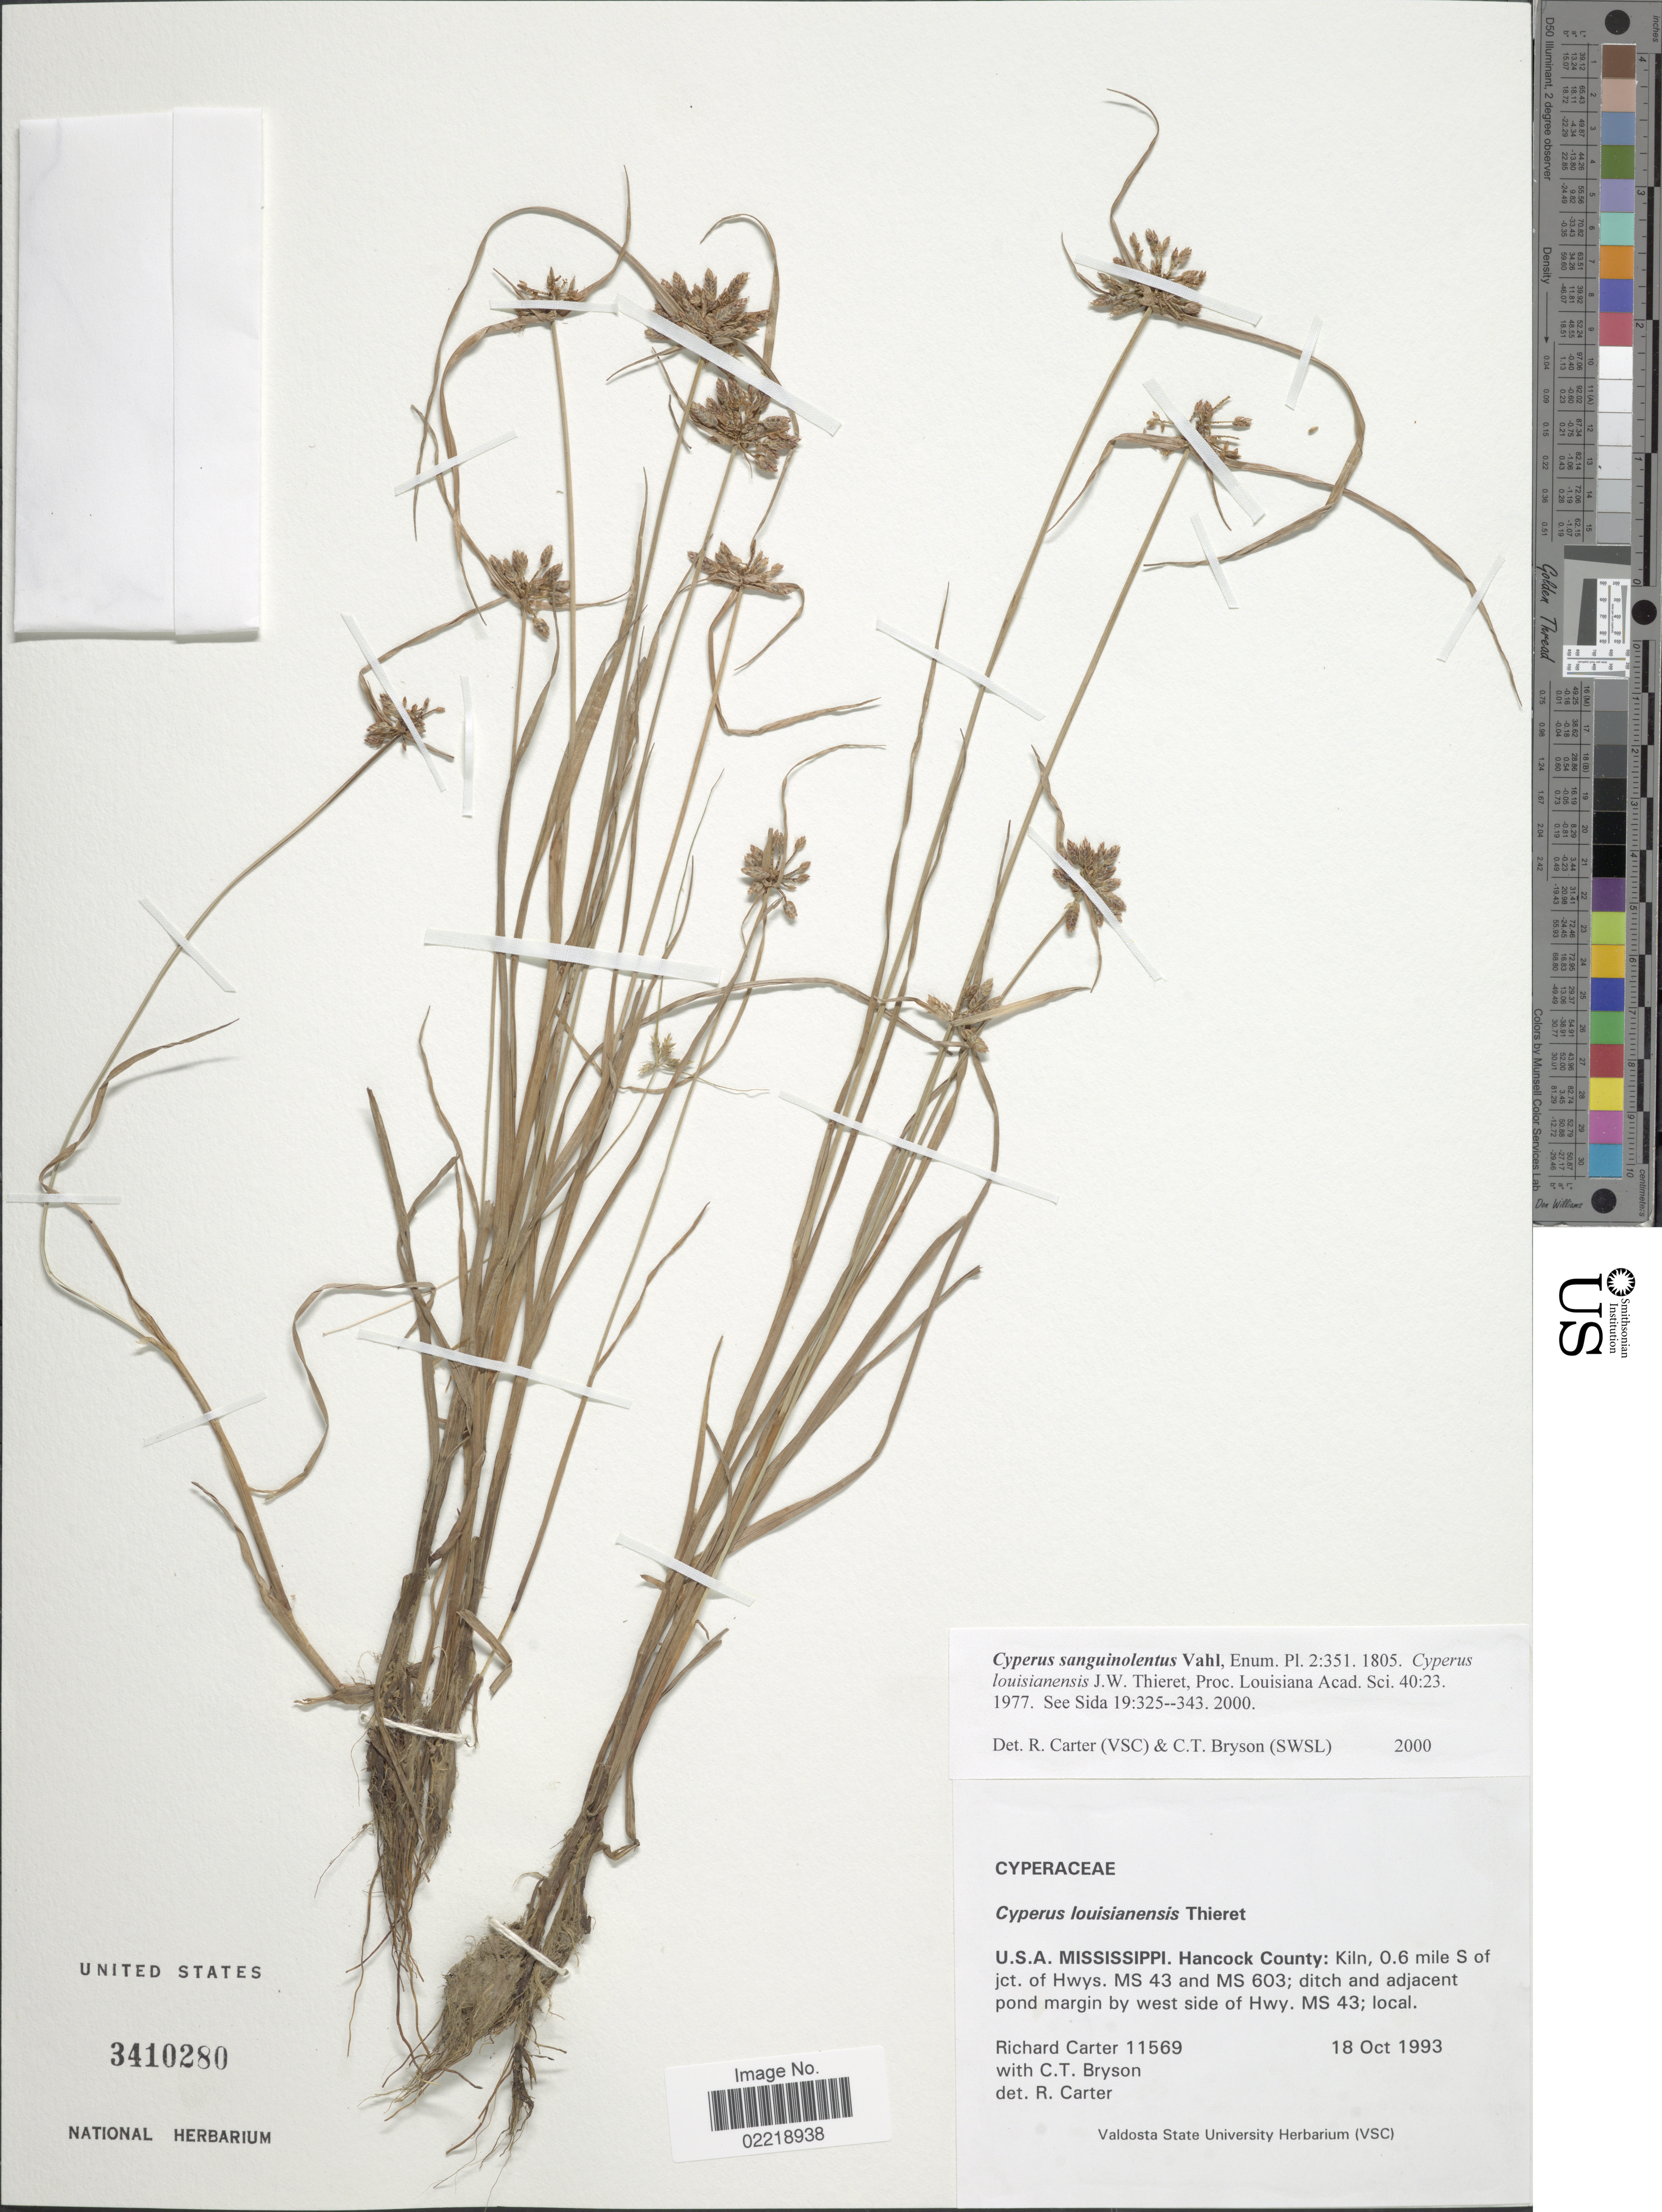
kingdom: Plantae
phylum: Tracheophyta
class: Liliopsida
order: Poales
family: Cyperaceae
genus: Cyperus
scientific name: Cyperus sanguinolentus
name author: Vahl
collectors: R. Carter & C. Bryson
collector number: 11569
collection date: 1993-10-18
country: United States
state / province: Mississippi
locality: Hancock County: Kiln; 0.6 mile S of jct of Hwys. MS 43 and MS 603; ditch and adjacent pond margin by west side of Hwy. MS 43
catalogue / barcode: US 3410280